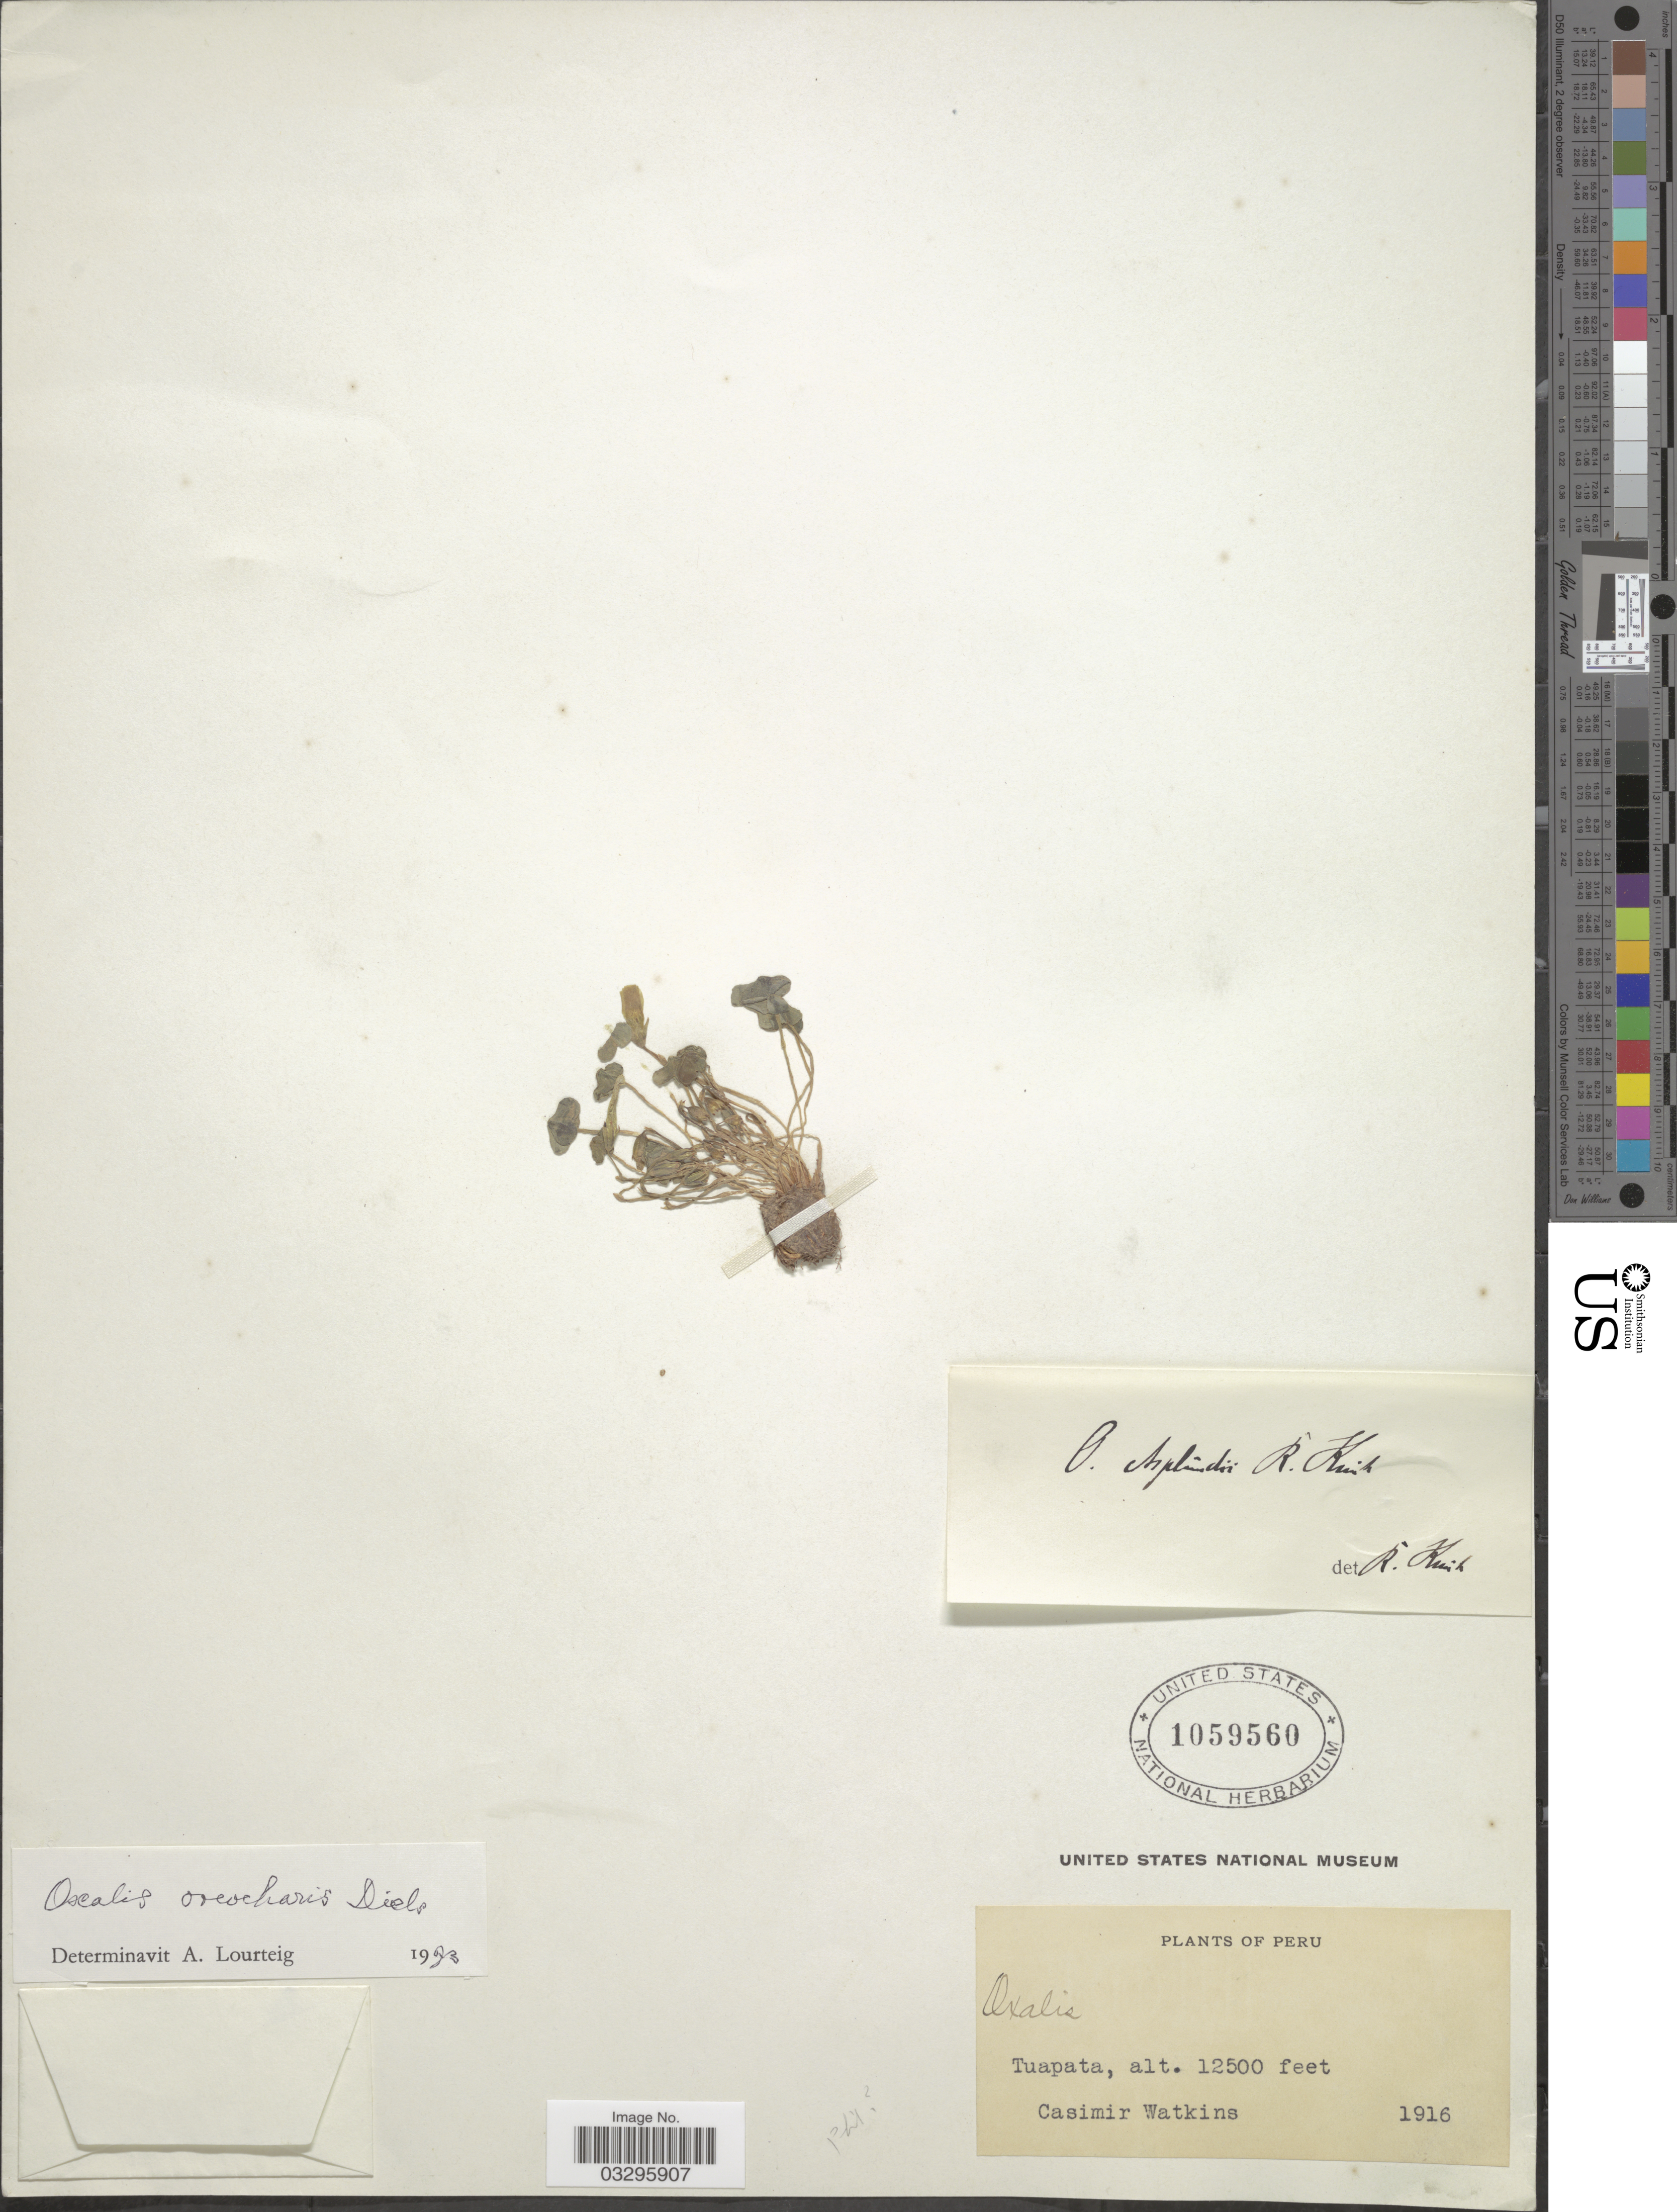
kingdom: Plantae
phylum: Tracheophyta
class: Magnoliopsida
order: Oxalidales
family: Oxalidaceae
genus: Oxalis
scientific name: Oxalis oreocharis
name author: Diels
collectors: C. Watkins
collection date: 1916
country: Peru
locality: Tuapata.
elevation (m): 3810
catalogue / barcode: US 1059560